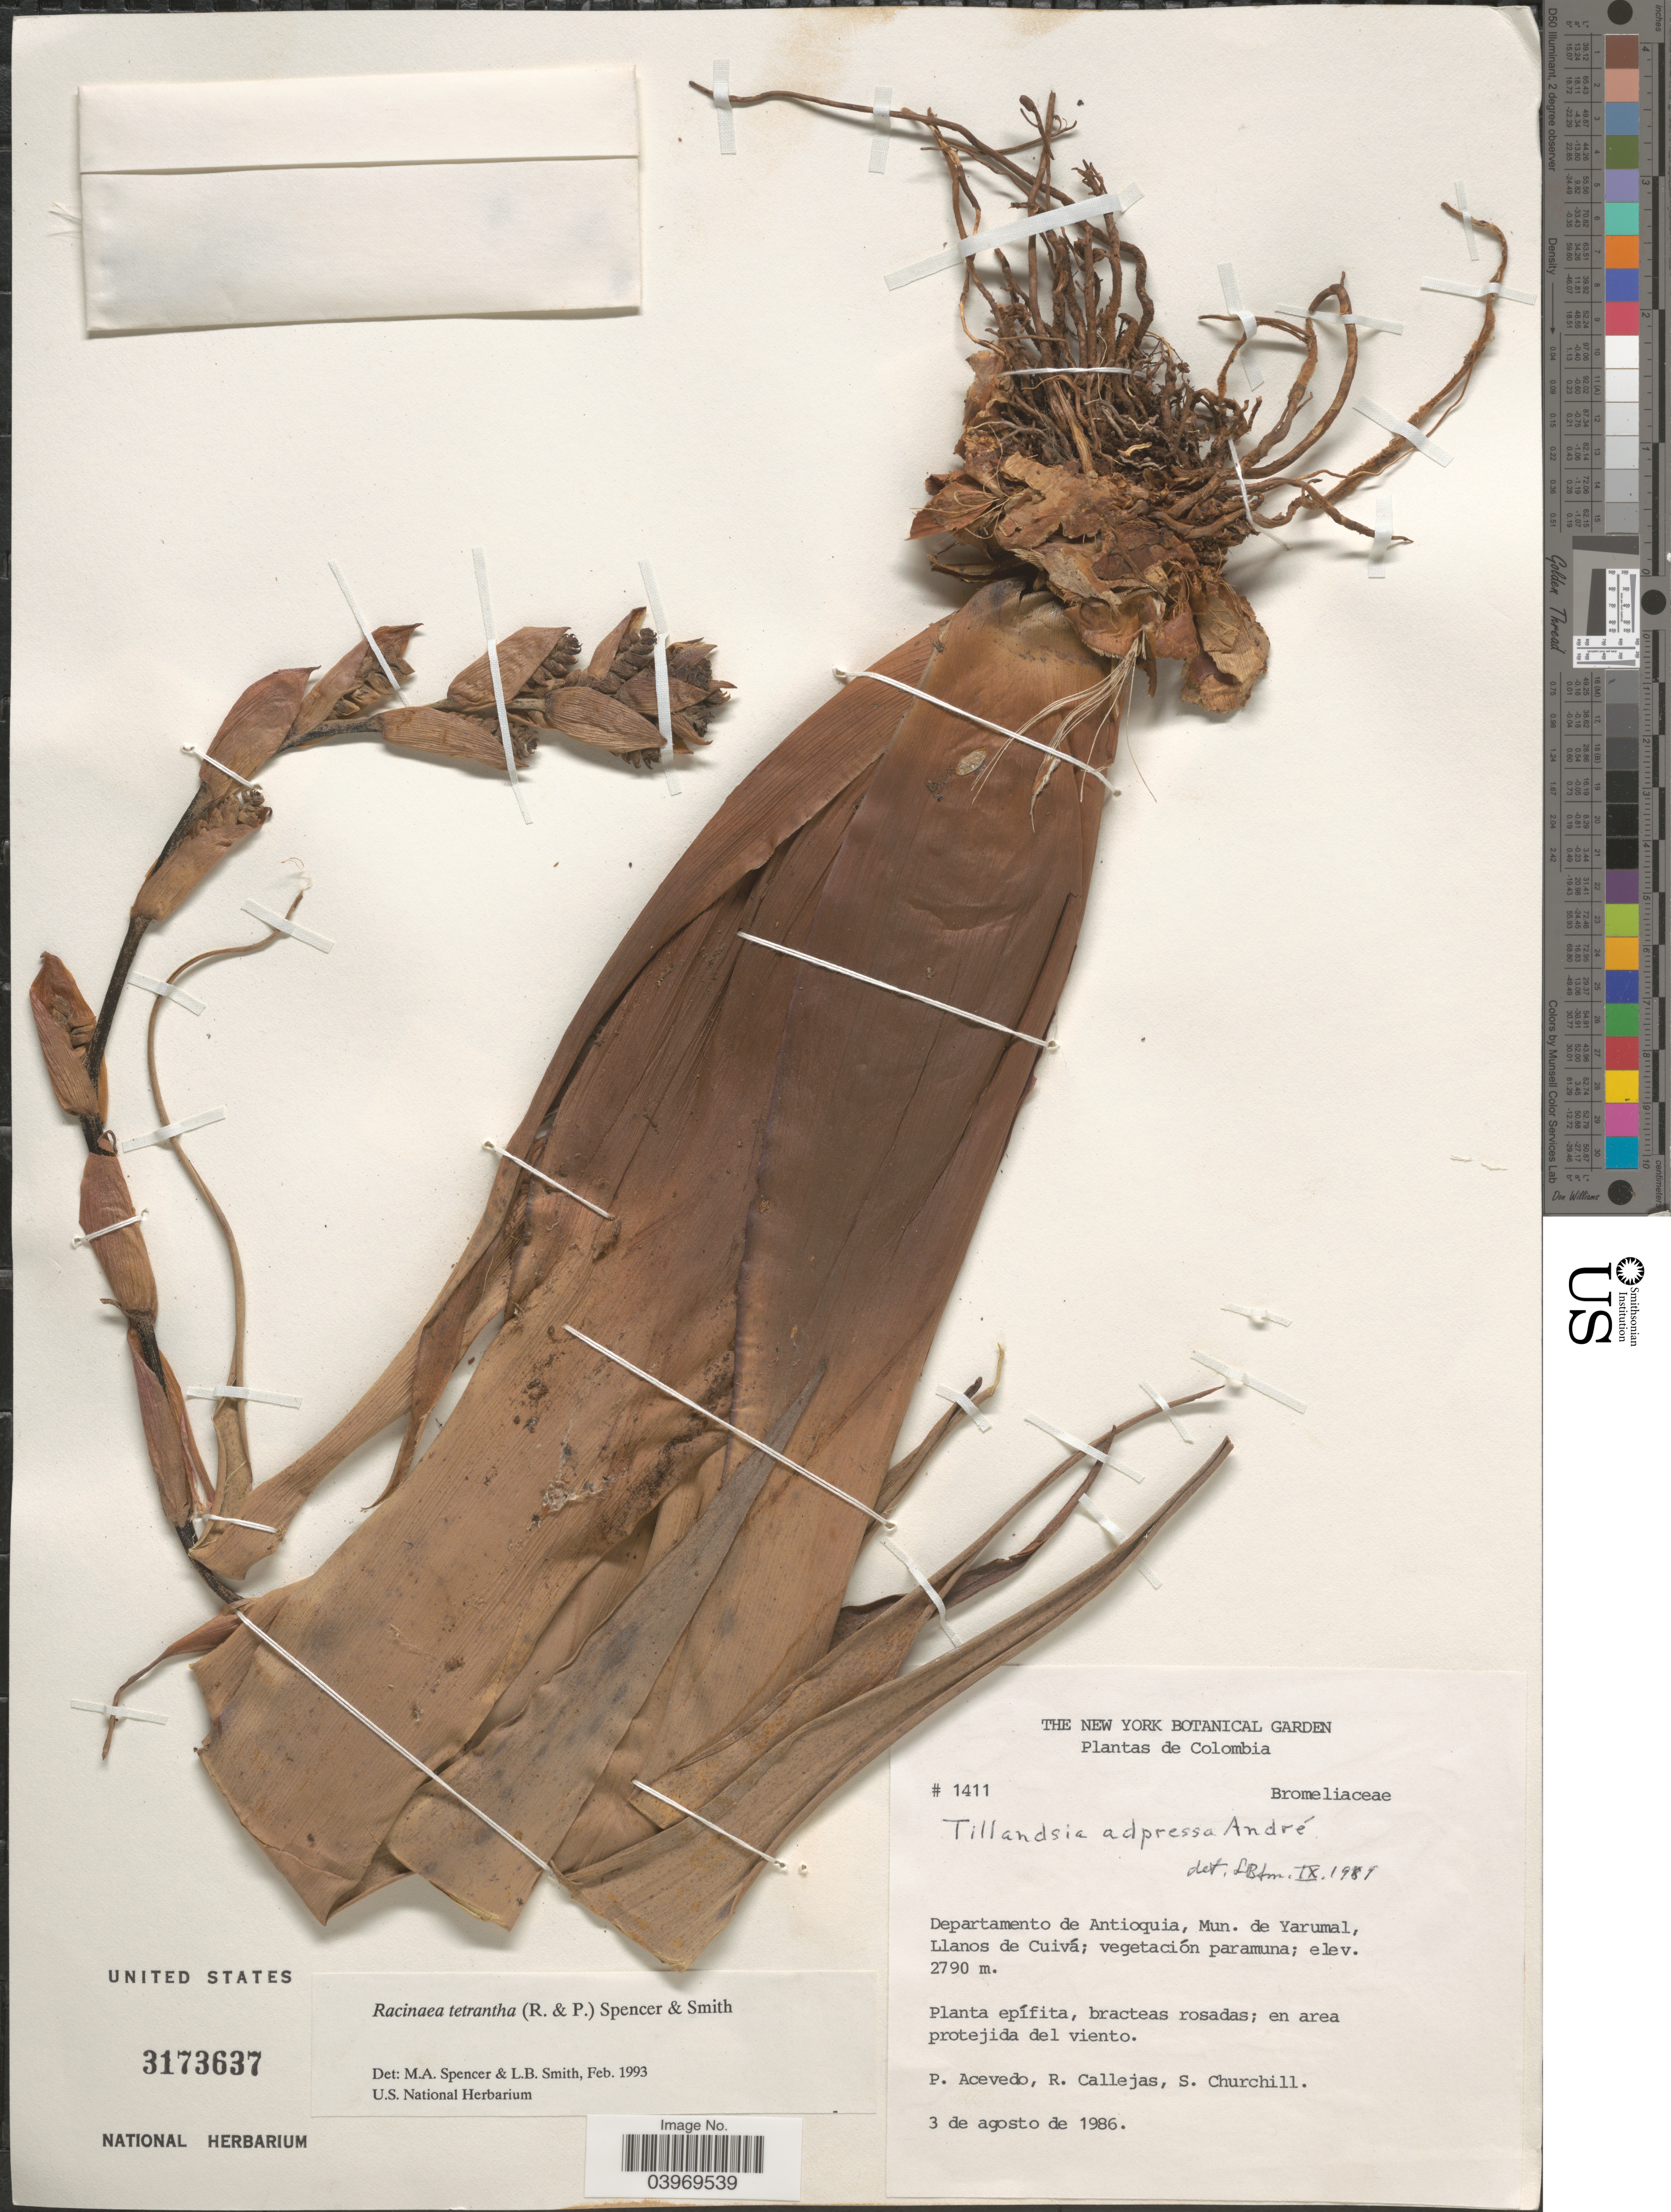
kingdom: Plantae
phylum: Tracheophyta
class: Liliopsida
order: Poales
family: Bromeliaceae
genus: Racinaea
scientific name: Racinaea tetrantha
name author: (Ruiz & Pav.) L.B. Sm.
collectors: P. Acevedo-Rodr., R. Callejas & S. Churchill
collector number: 1411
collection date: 1986-08-03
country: Colombia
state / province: Antioquia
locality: Departamento de Antioquia, Mun. de Yarumal, Llanos de Cuivá.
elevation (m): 2790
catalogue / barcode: US 3173637